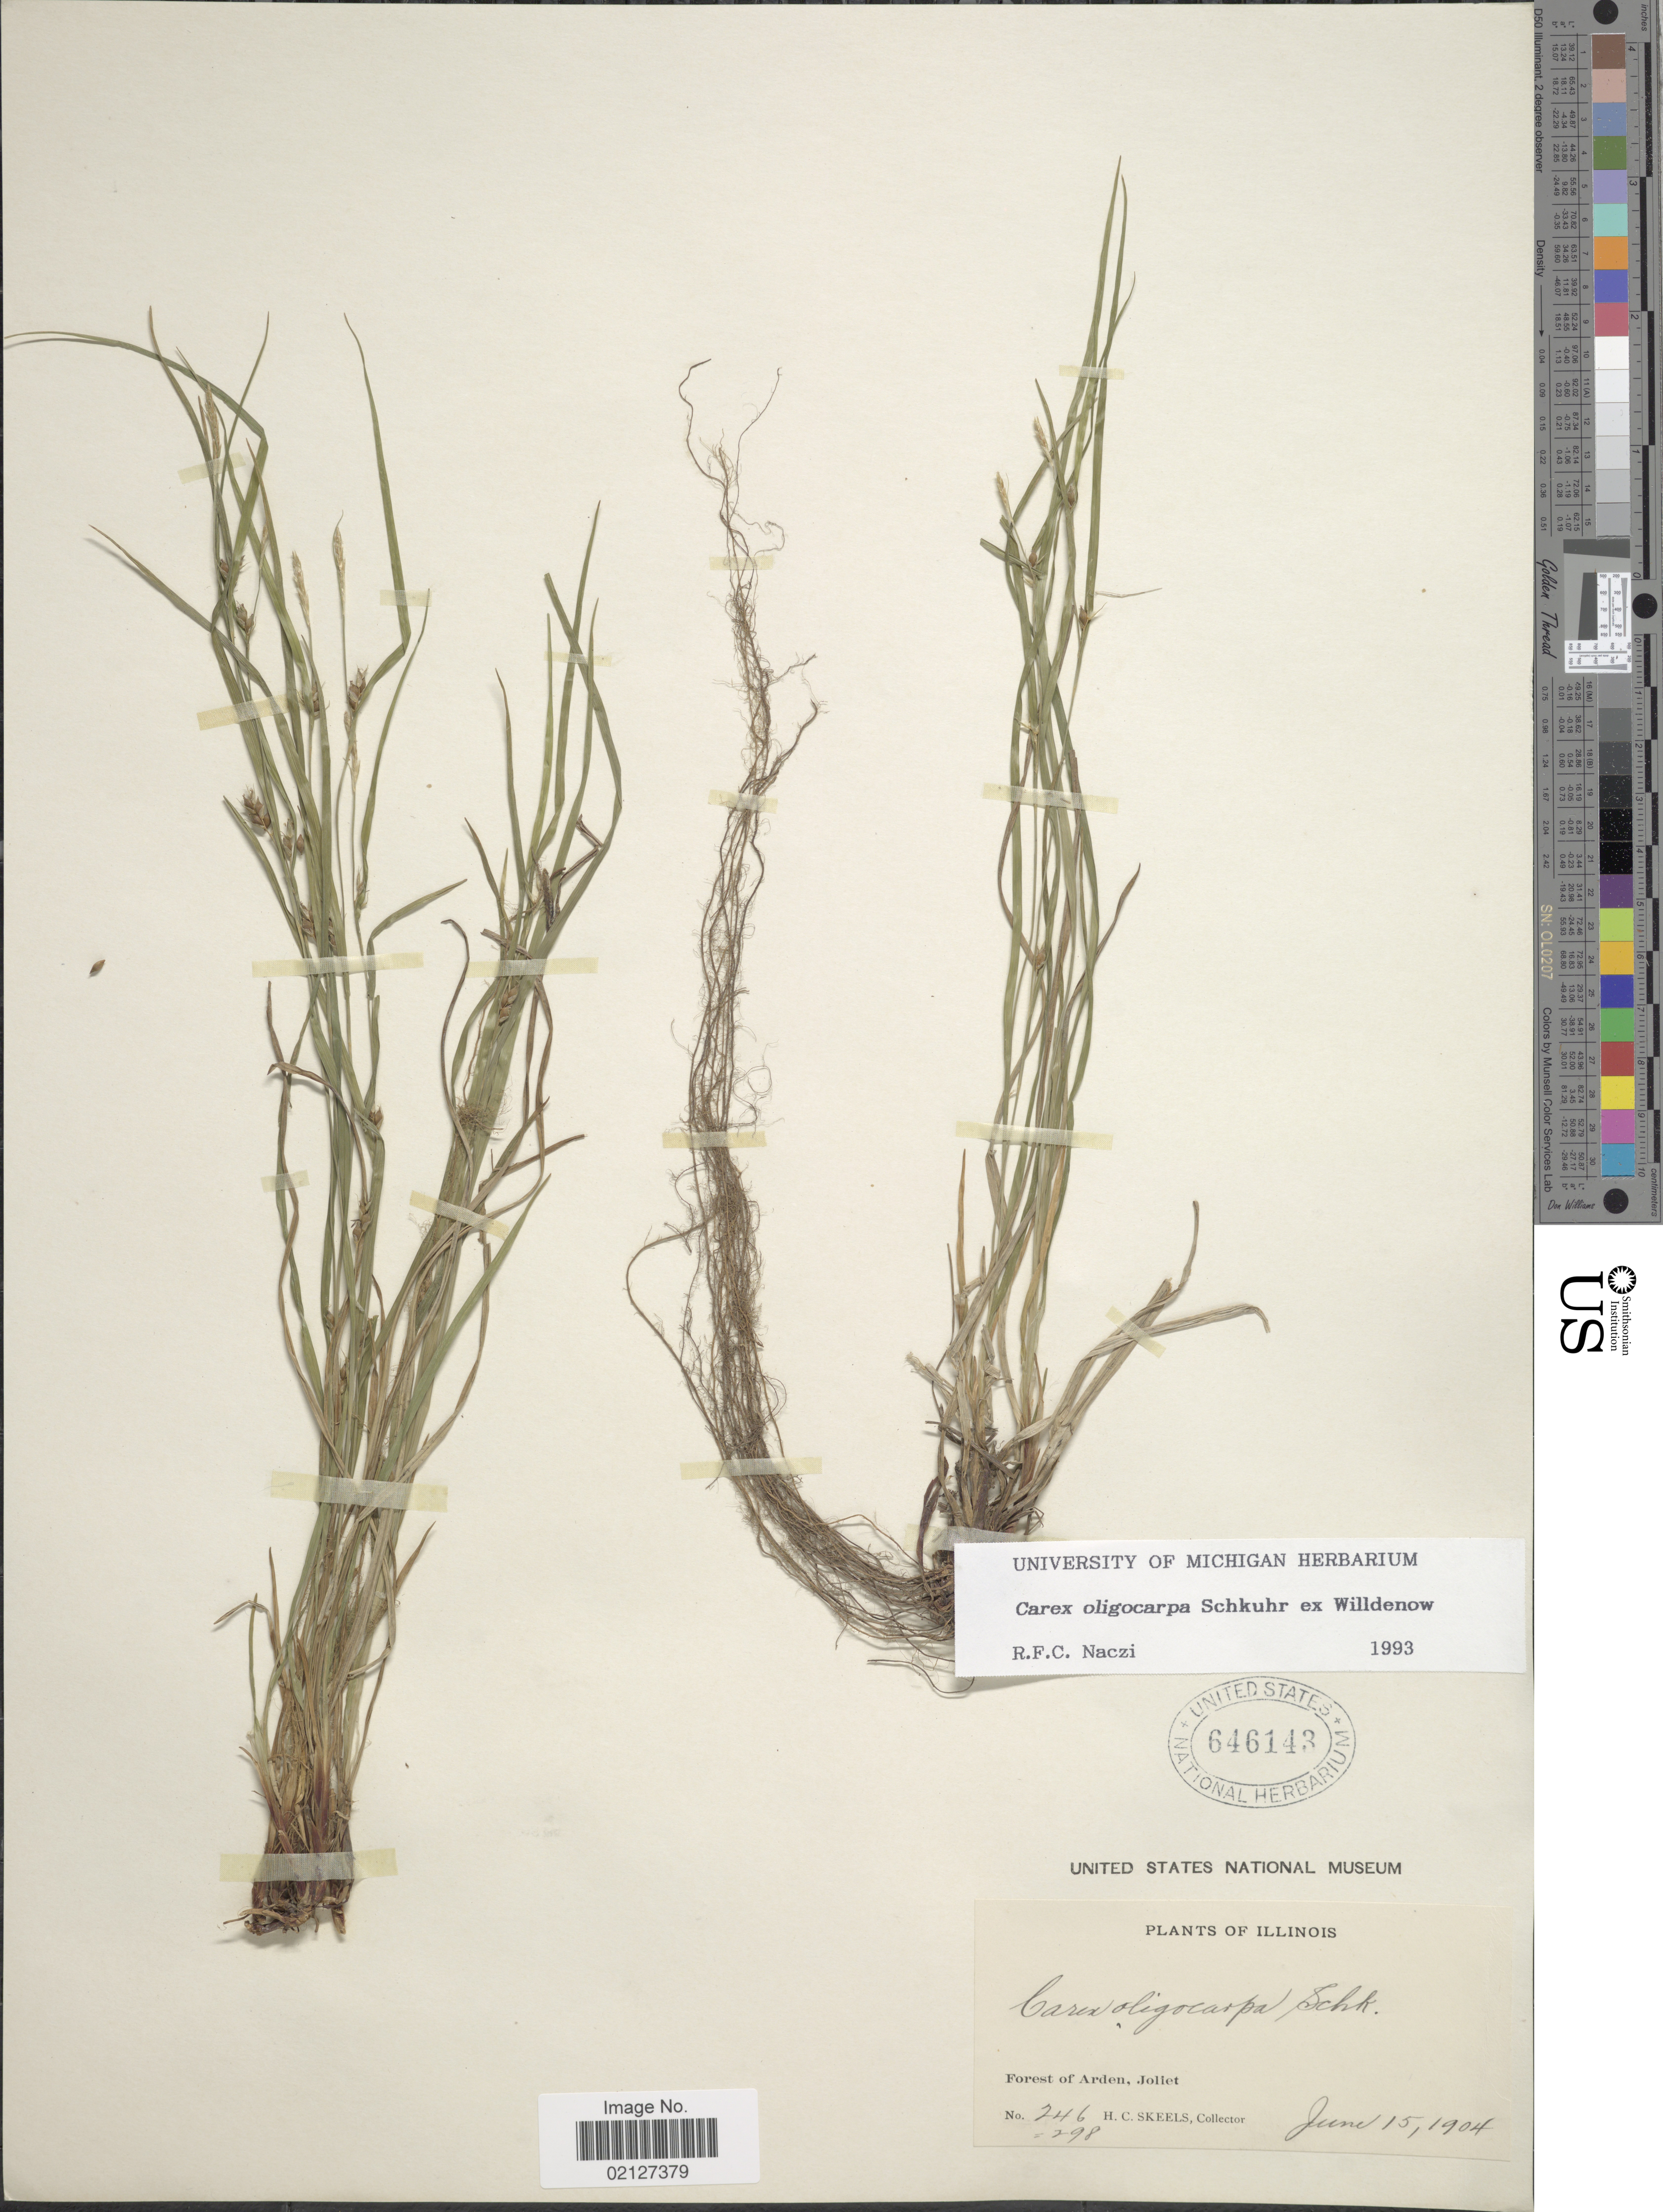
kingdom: Plantae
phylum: Tracheophyta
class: Liliopsida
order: Poales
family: Cyperaceae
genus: Carex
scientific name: Carex oligocarpa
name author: Willd.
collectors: H. Skeels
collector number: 246/298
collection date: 1904-06-15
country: United States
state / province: Illinois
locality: Forest of Arden, Joliet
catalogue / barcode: US 646143